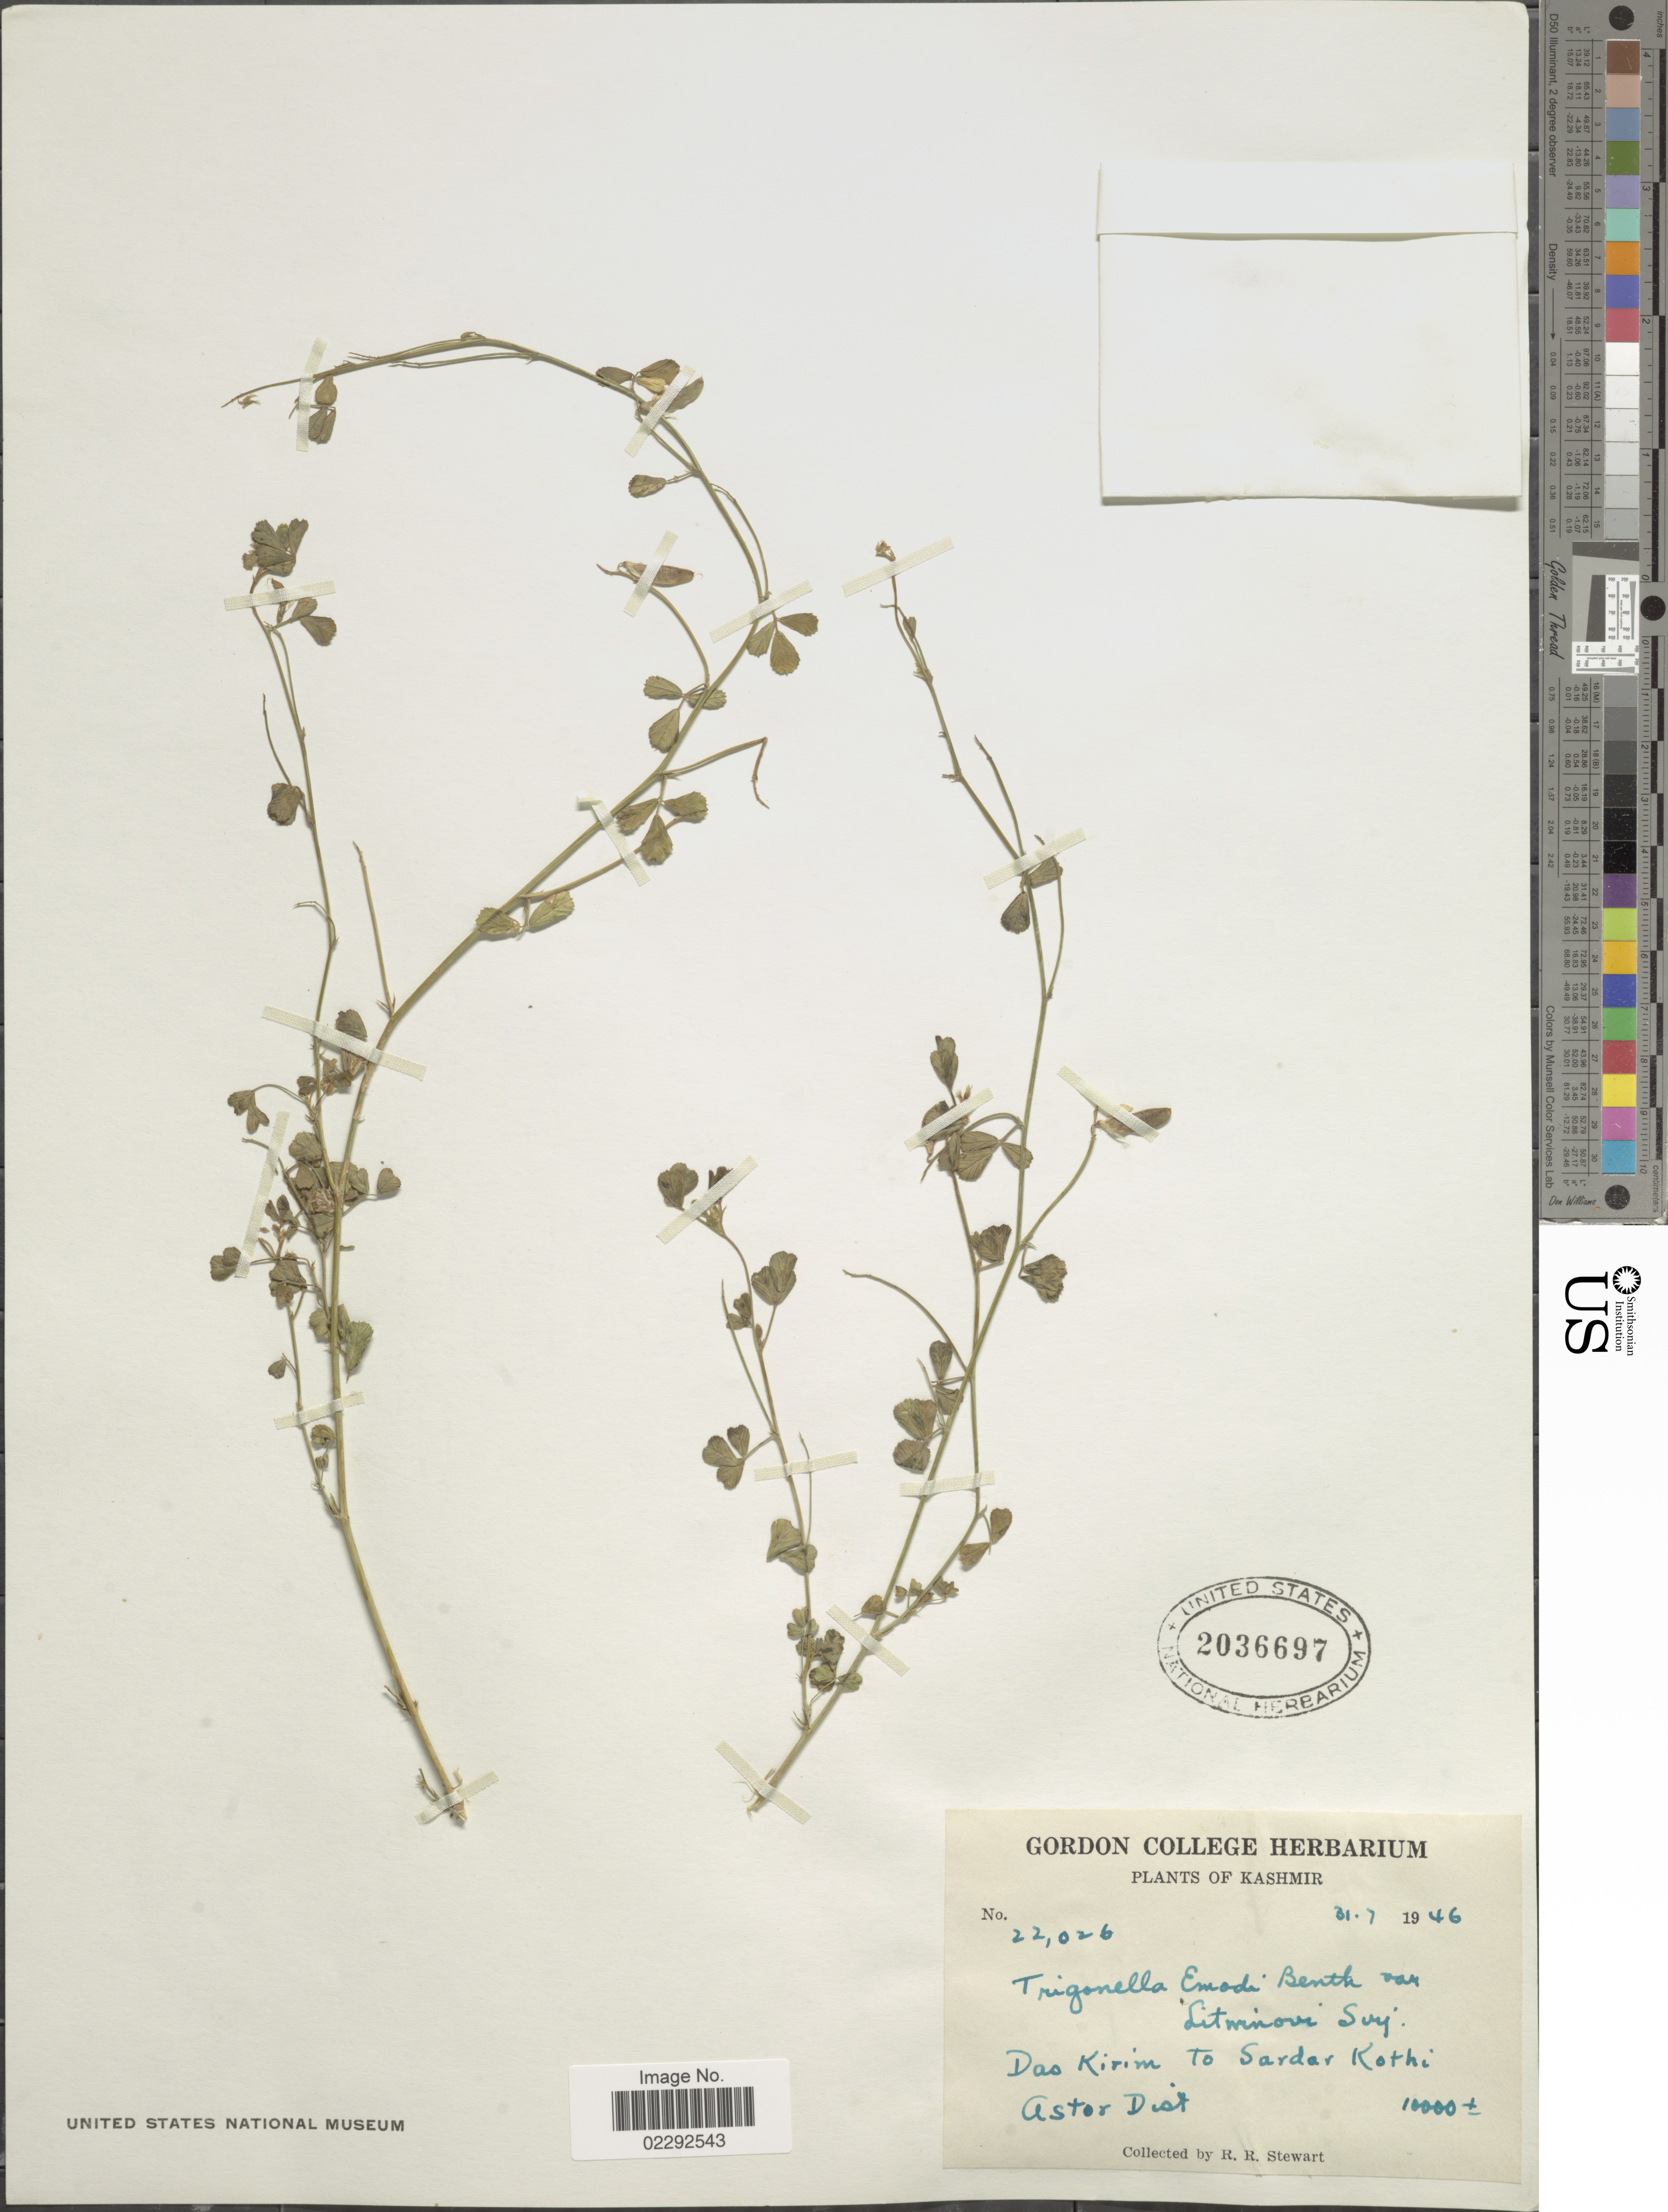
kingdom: Plantae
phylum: Tracheophyta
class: Magnoliopsida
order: Fabales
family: Fabaceae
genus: Trigonella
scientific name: Trigonella emodi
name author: Benth.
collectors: R. R. Stewart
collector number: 22026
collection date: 1946-07-31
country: India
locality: Kashmir. Das Kirim to Sardar Rothi. Astor Dist.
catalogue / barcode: US 2036697